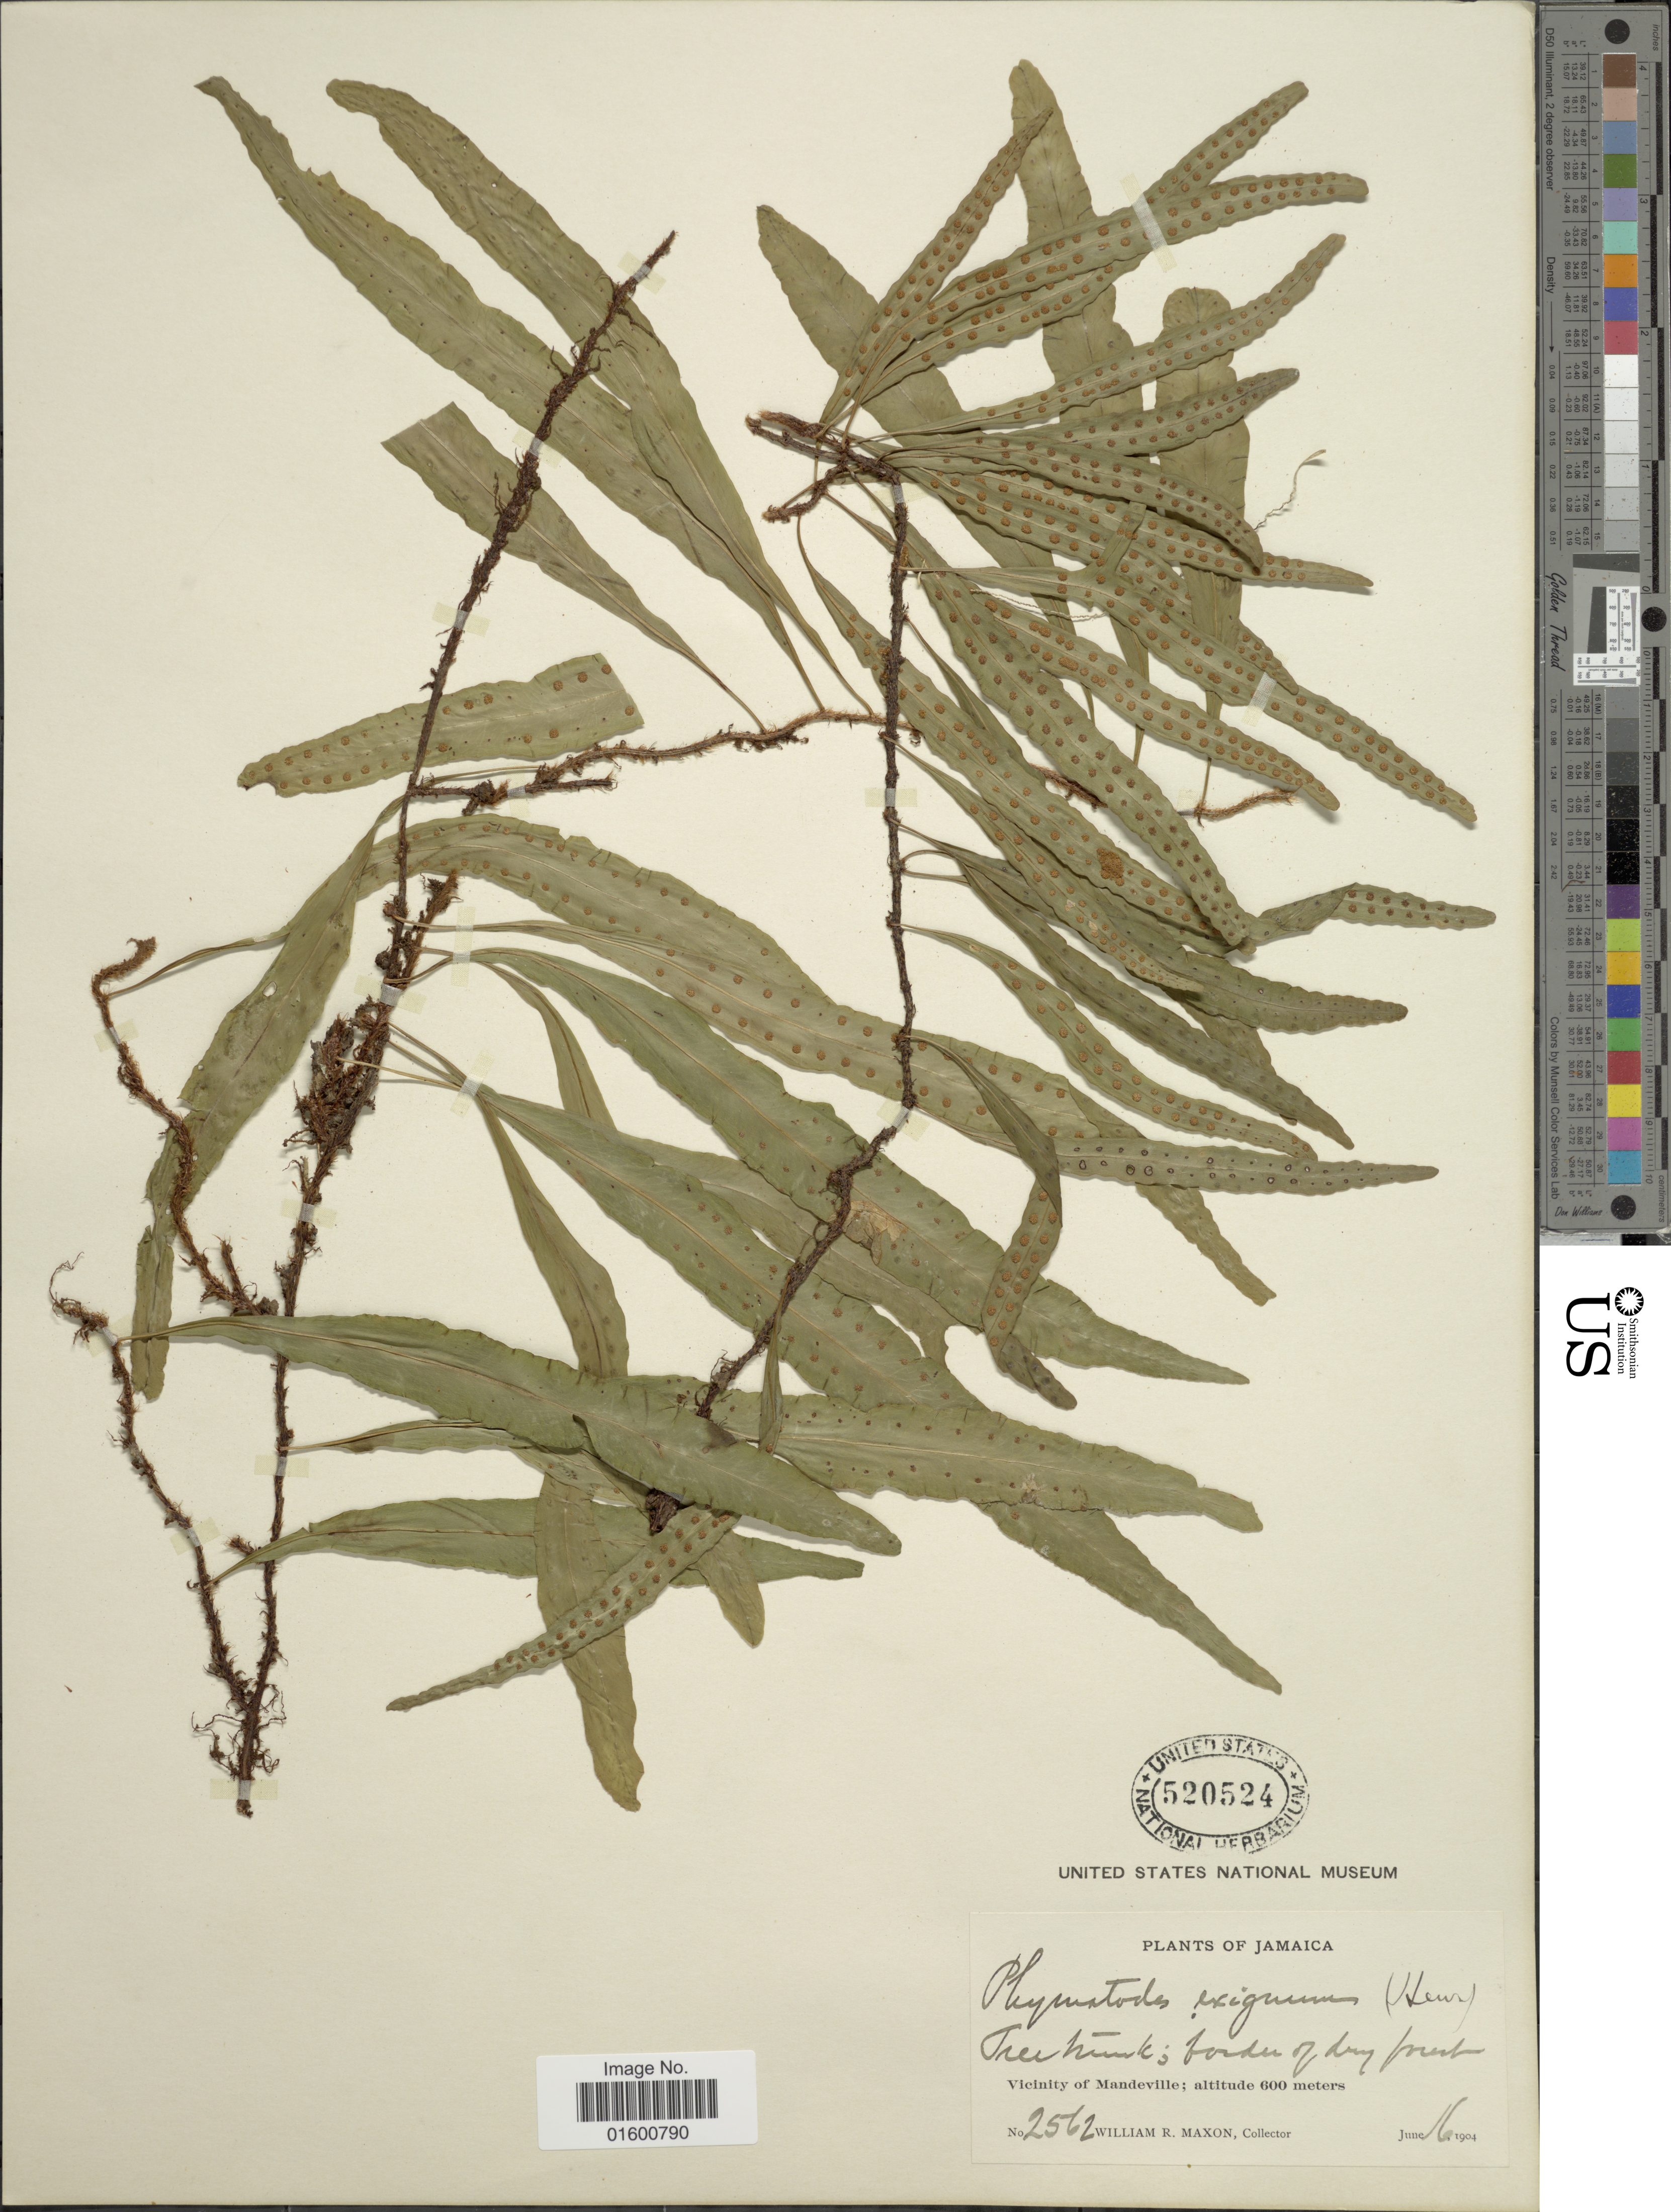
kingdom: Plantae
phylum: Tracheophyta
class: Polypodiopsida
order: Polypodiales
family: Polypodiaceae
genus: Microgramma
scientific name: Microgramma heterophylla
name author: (L.) Wherry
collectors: W. R. Maxon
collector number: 2562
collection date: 1904-06-16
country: Jamaica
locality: Vicinity of Mandeville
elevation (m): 600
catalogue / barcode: US 520524